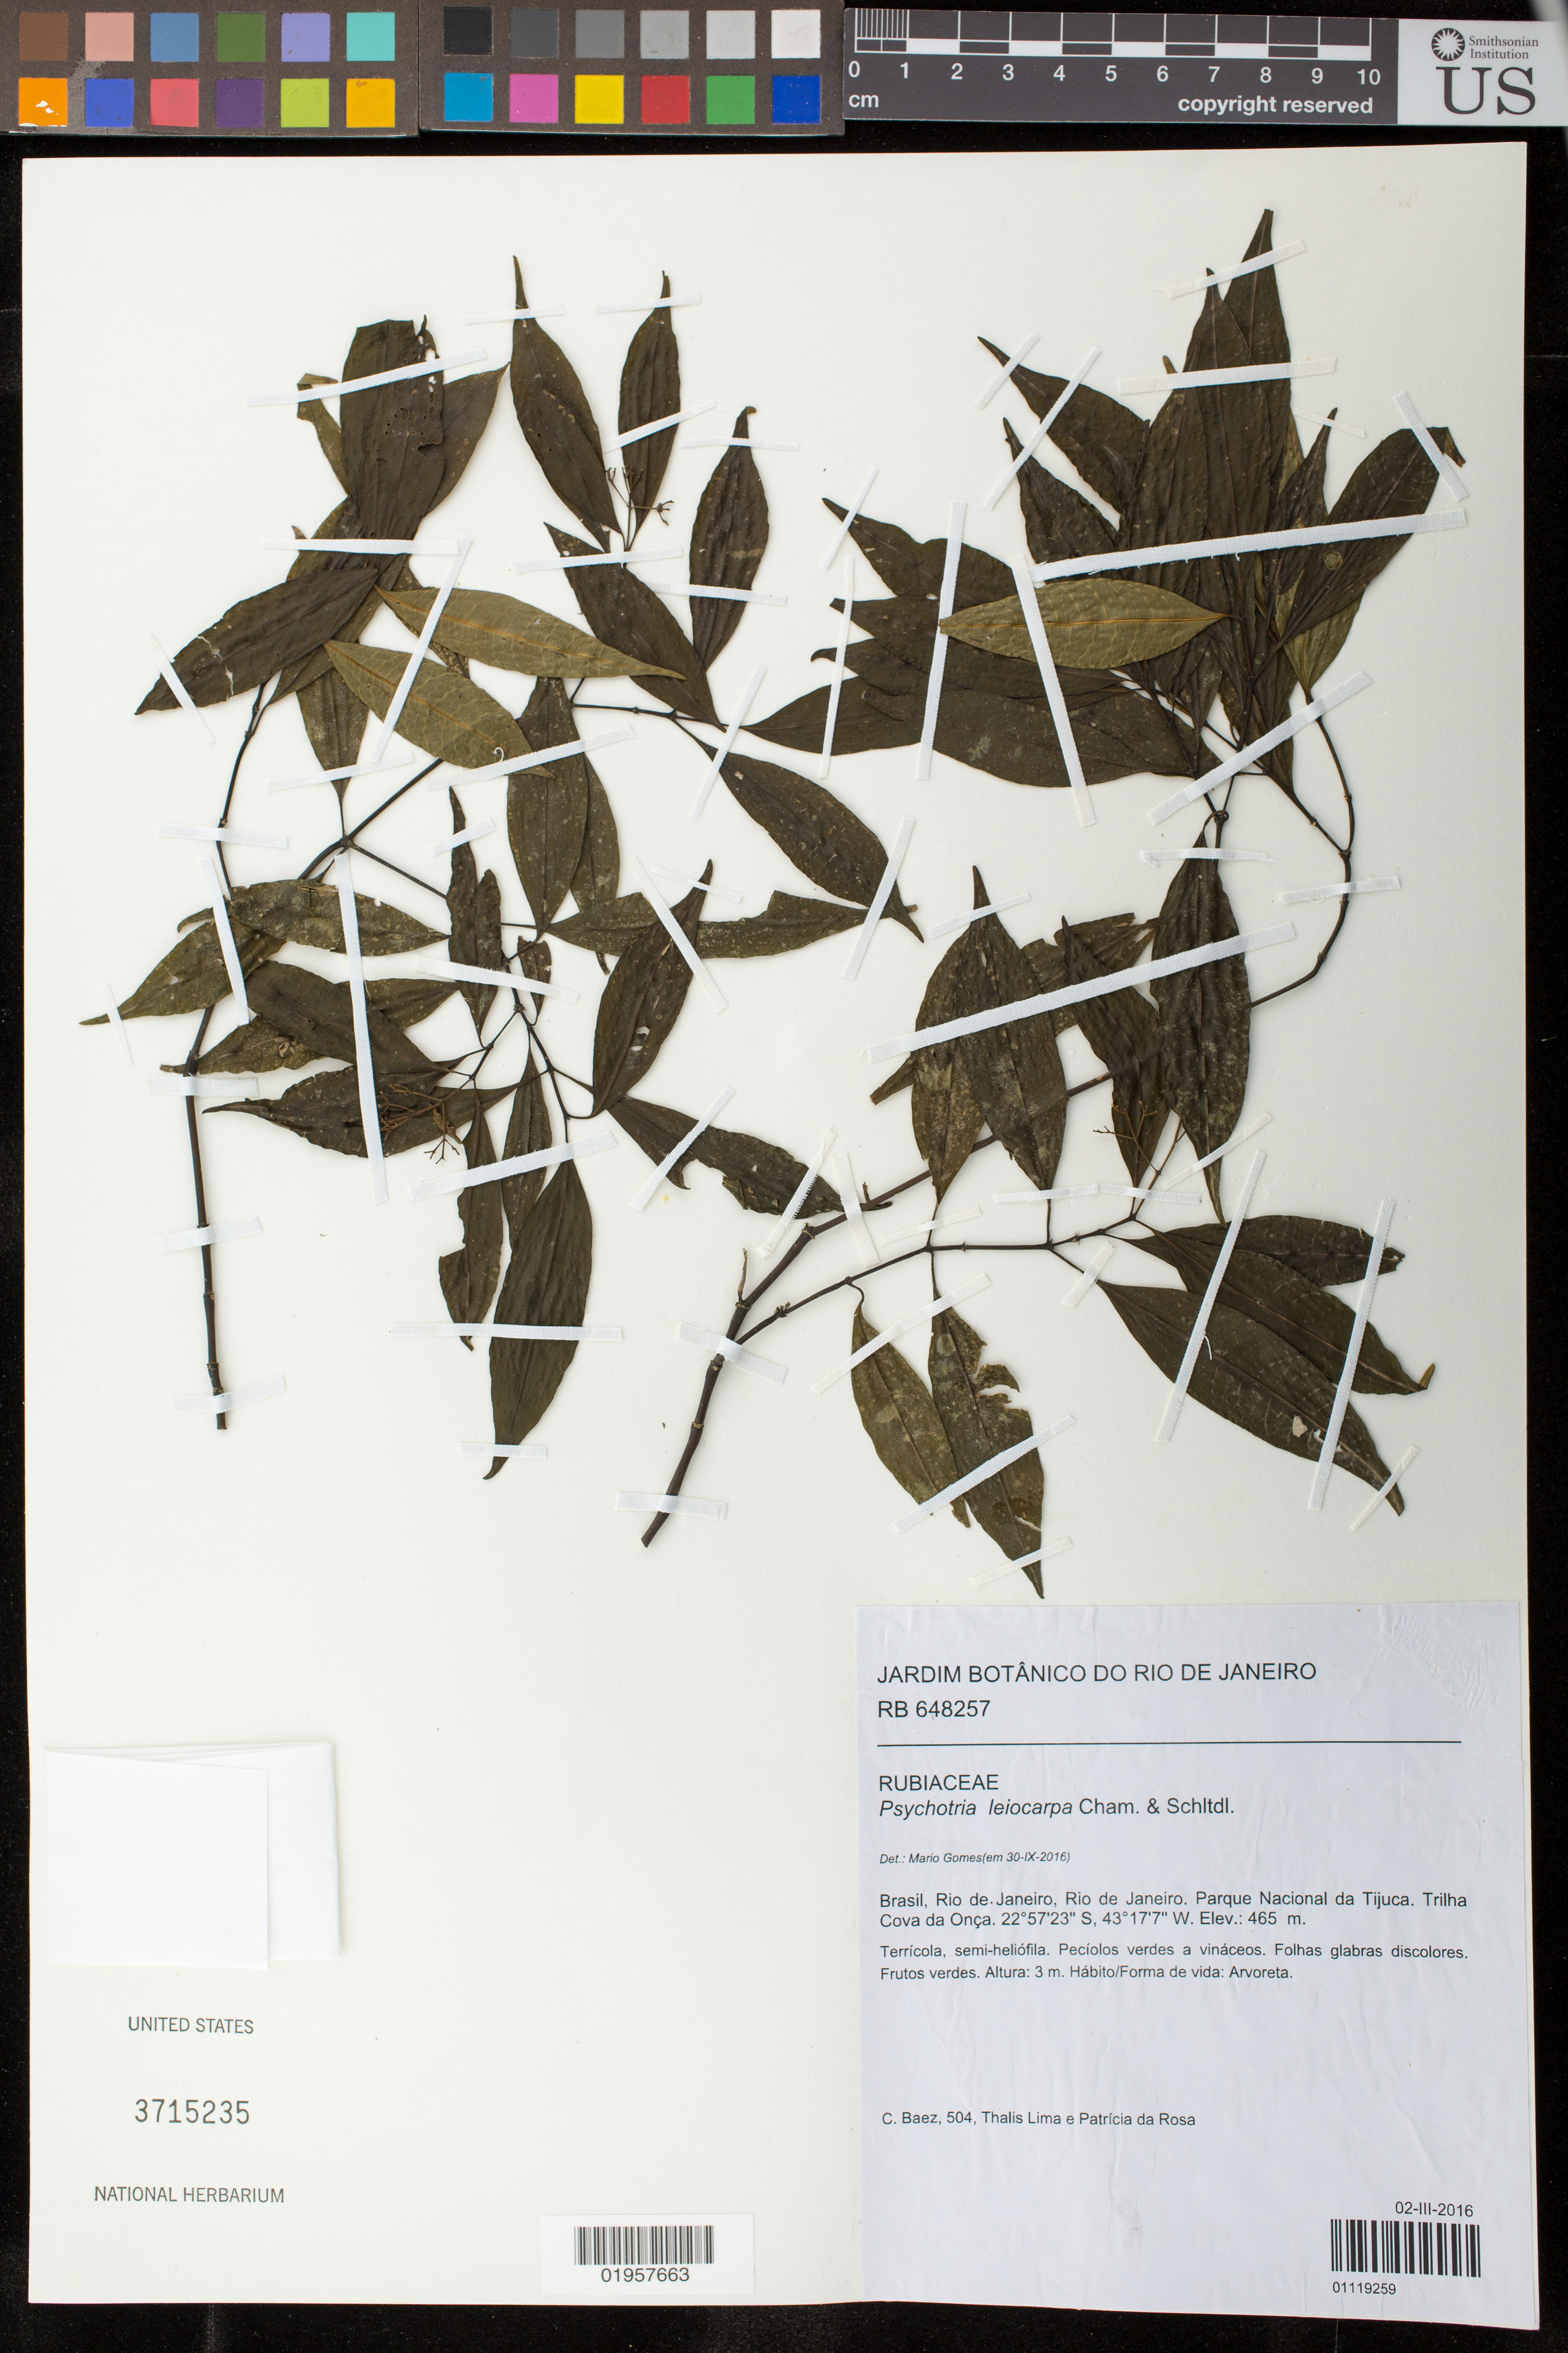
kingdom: Plantae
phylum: Tracheophyta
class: Magnoliopsida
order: Gentianales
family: Rubiaceae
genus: Psychotria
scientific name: Psychotria leiocarpa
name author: Cham. & Schltdl.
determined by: Gomes, M.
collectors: C. Baez, T. Lima & P. da Rosa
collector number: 504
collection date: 2016-03-02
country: Brazil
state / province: Rio de Janeiro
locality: Rio de Janeiro. Parque Nacional da Tijuca. Trilha Cove de Onça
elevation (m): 465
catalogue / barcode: US 3715235